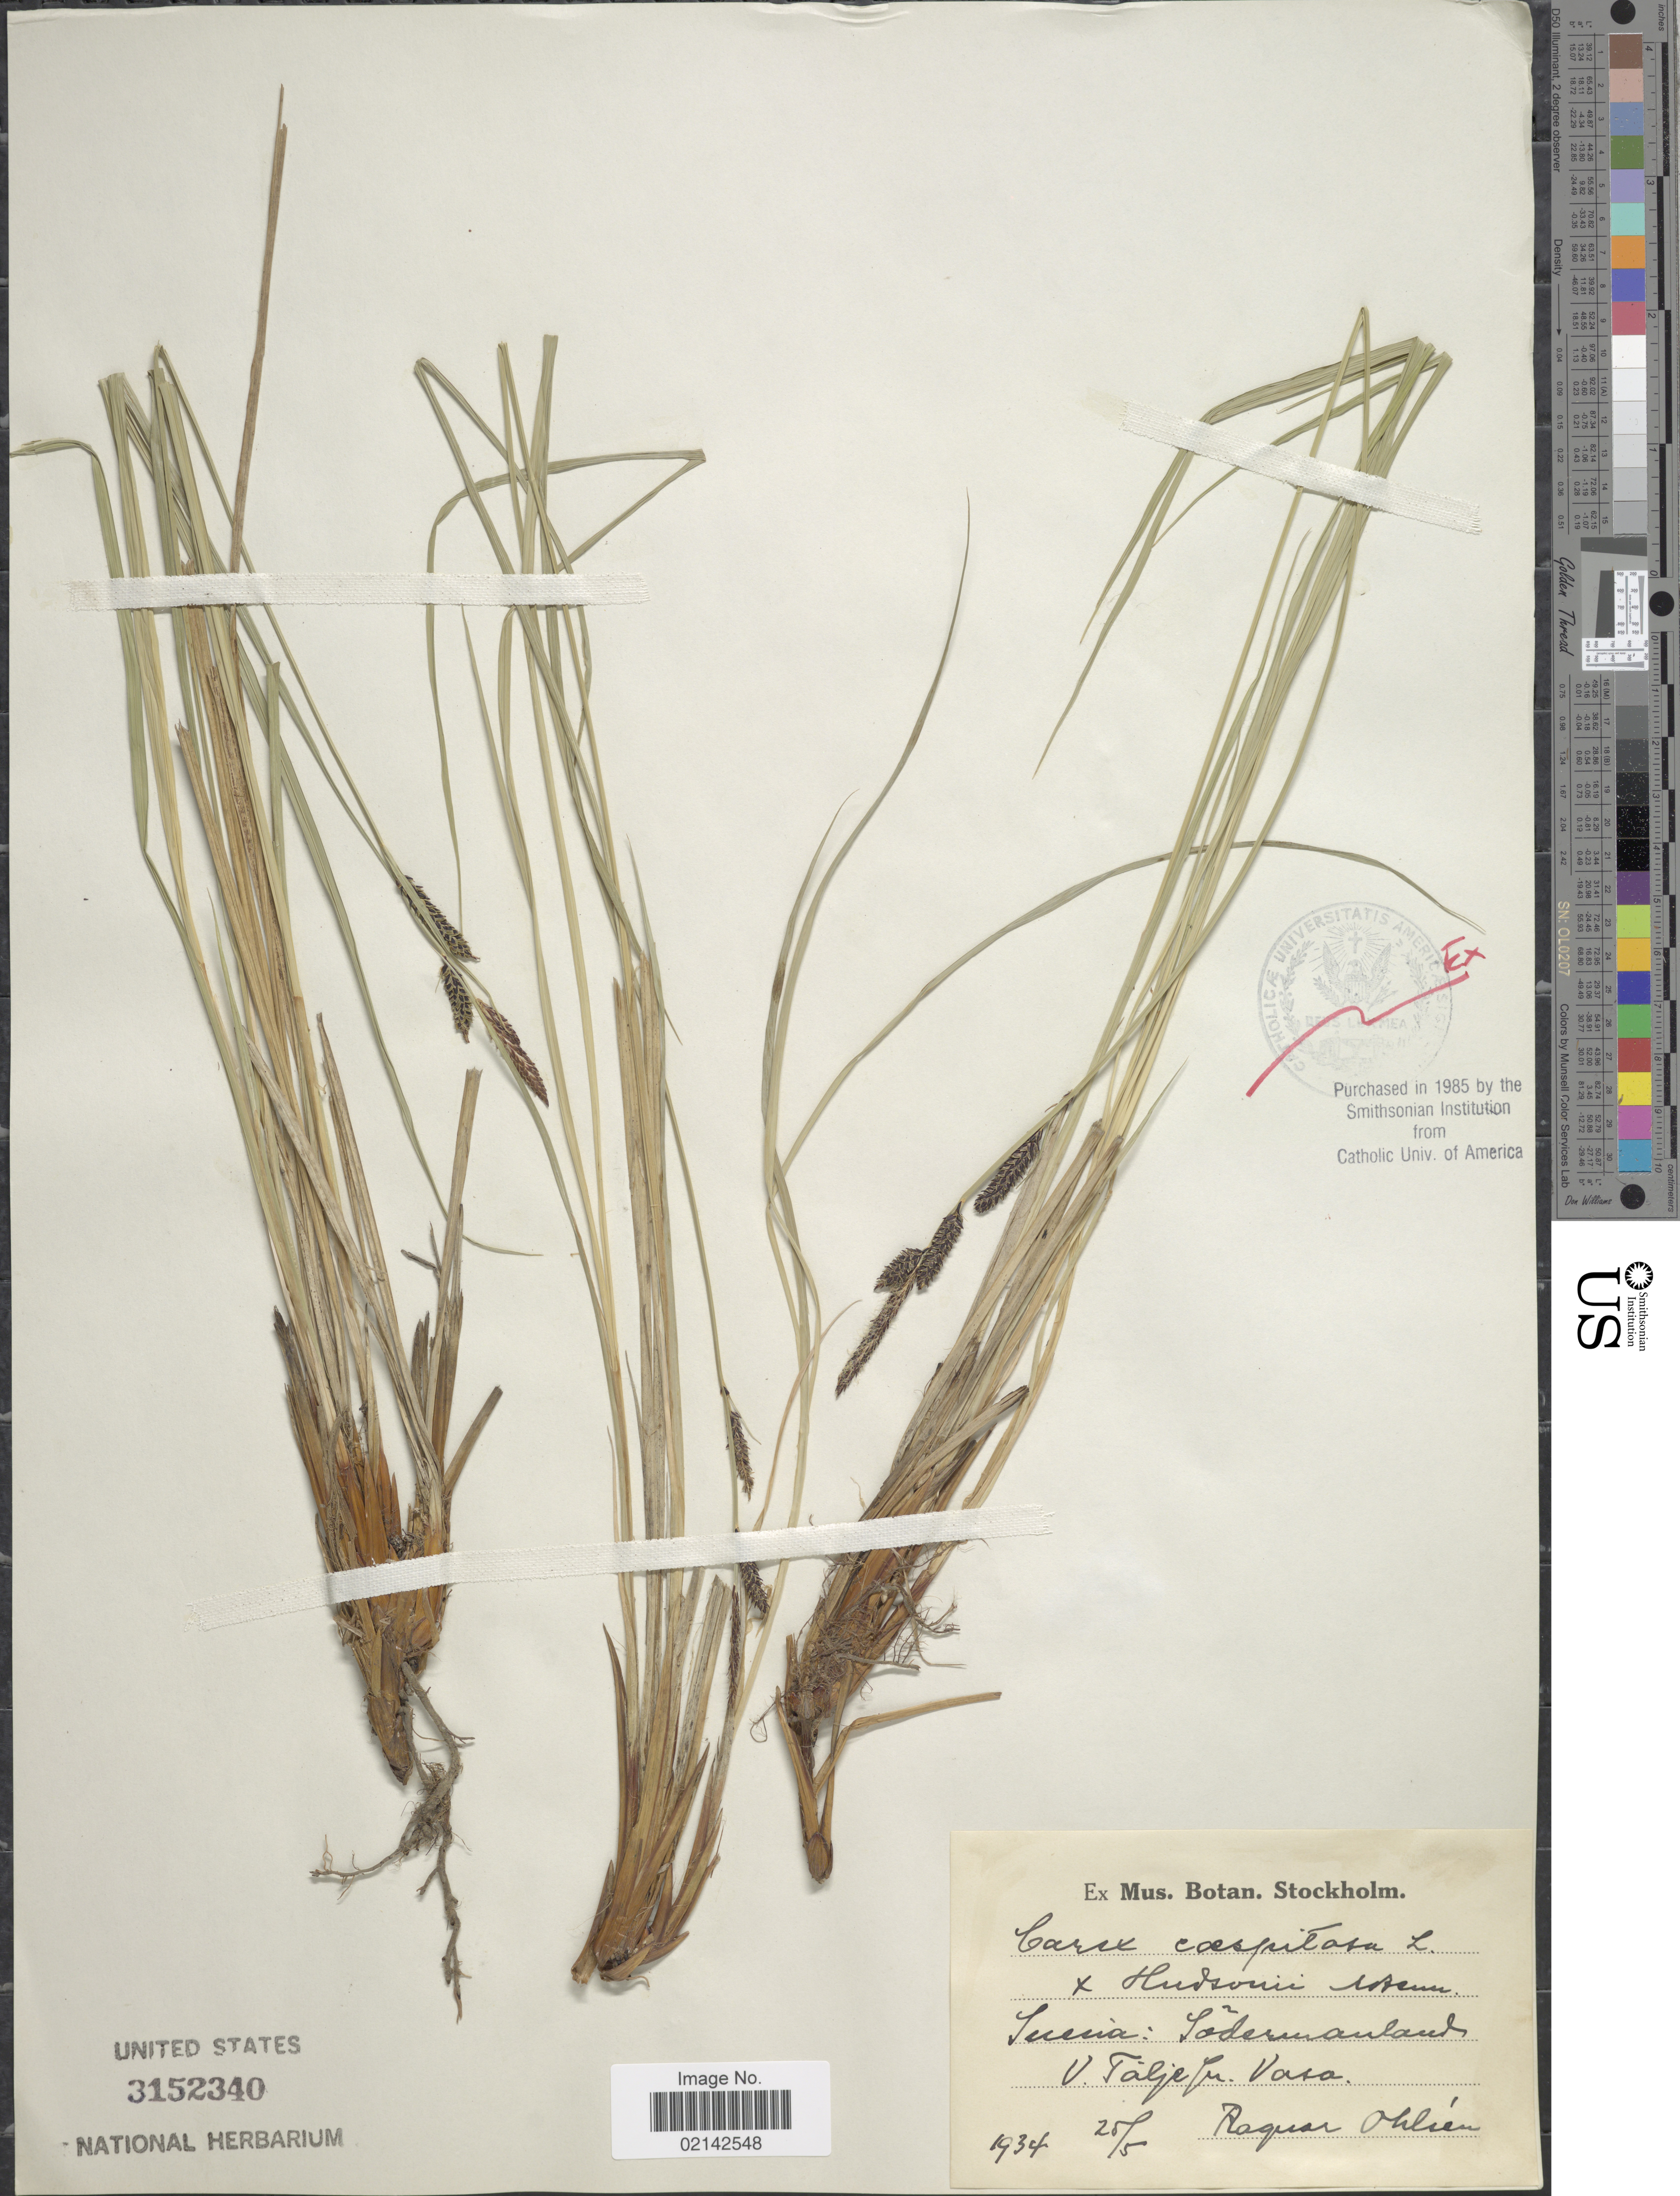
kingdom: Plantae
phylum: Tracheophyta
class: Liliopsida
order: Poales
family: Cyperaceae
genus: Carex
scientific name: Carex cespitosa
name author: L.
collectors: R. Ohlsén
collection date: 1934-05-25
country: Sweden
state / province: Sodermanland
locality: Suecia: Sodermanland V. Talja pr. Vasa.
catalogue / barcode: US 3152340